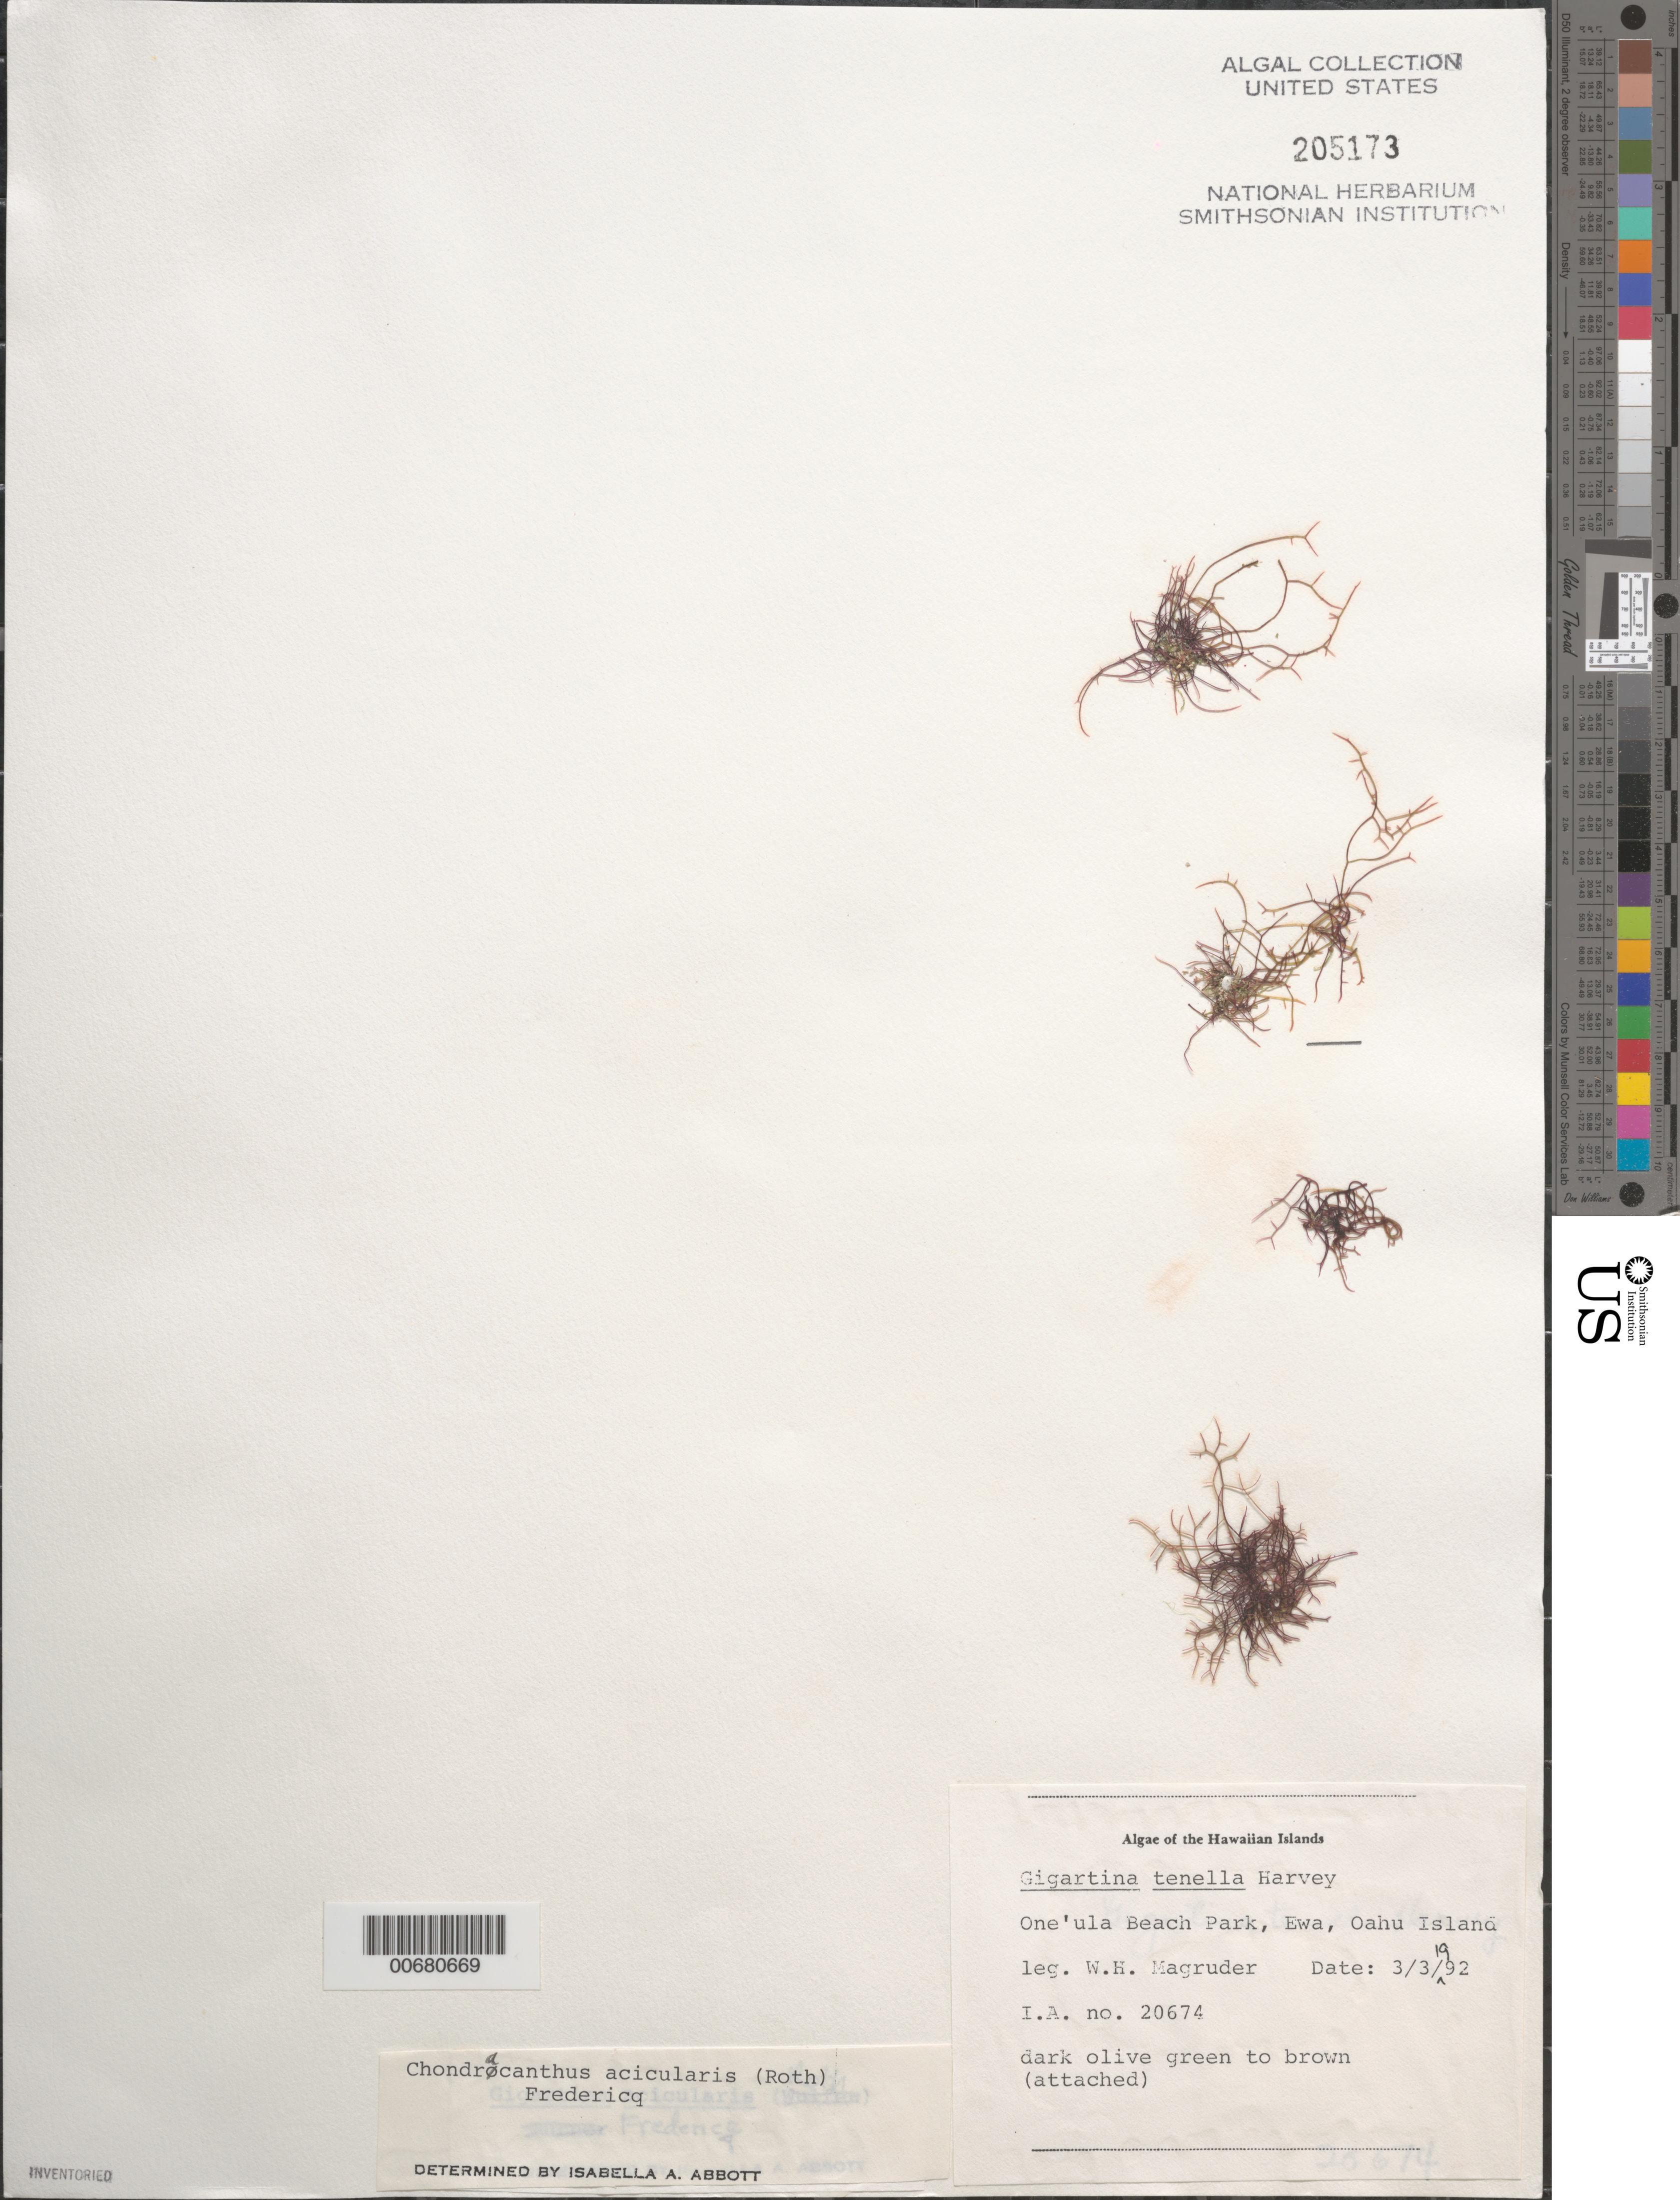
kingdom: Plantae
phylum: Rhodophyta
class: Florideophyceae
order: Gigartinales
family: Gigartinaceae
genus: Chondracanthus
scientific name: Chondracanthus acicularis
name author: (Roth) Fredericq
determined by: Abbott, Isabella A.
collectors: W. Magruder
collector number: IAA 20674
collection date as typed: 03 Mar 1992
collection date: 1992-03-03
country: United States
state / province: Hawaii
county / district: Honolulu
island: Oahu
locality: One'ula Beach Park, Ewa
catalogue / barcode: US 205173